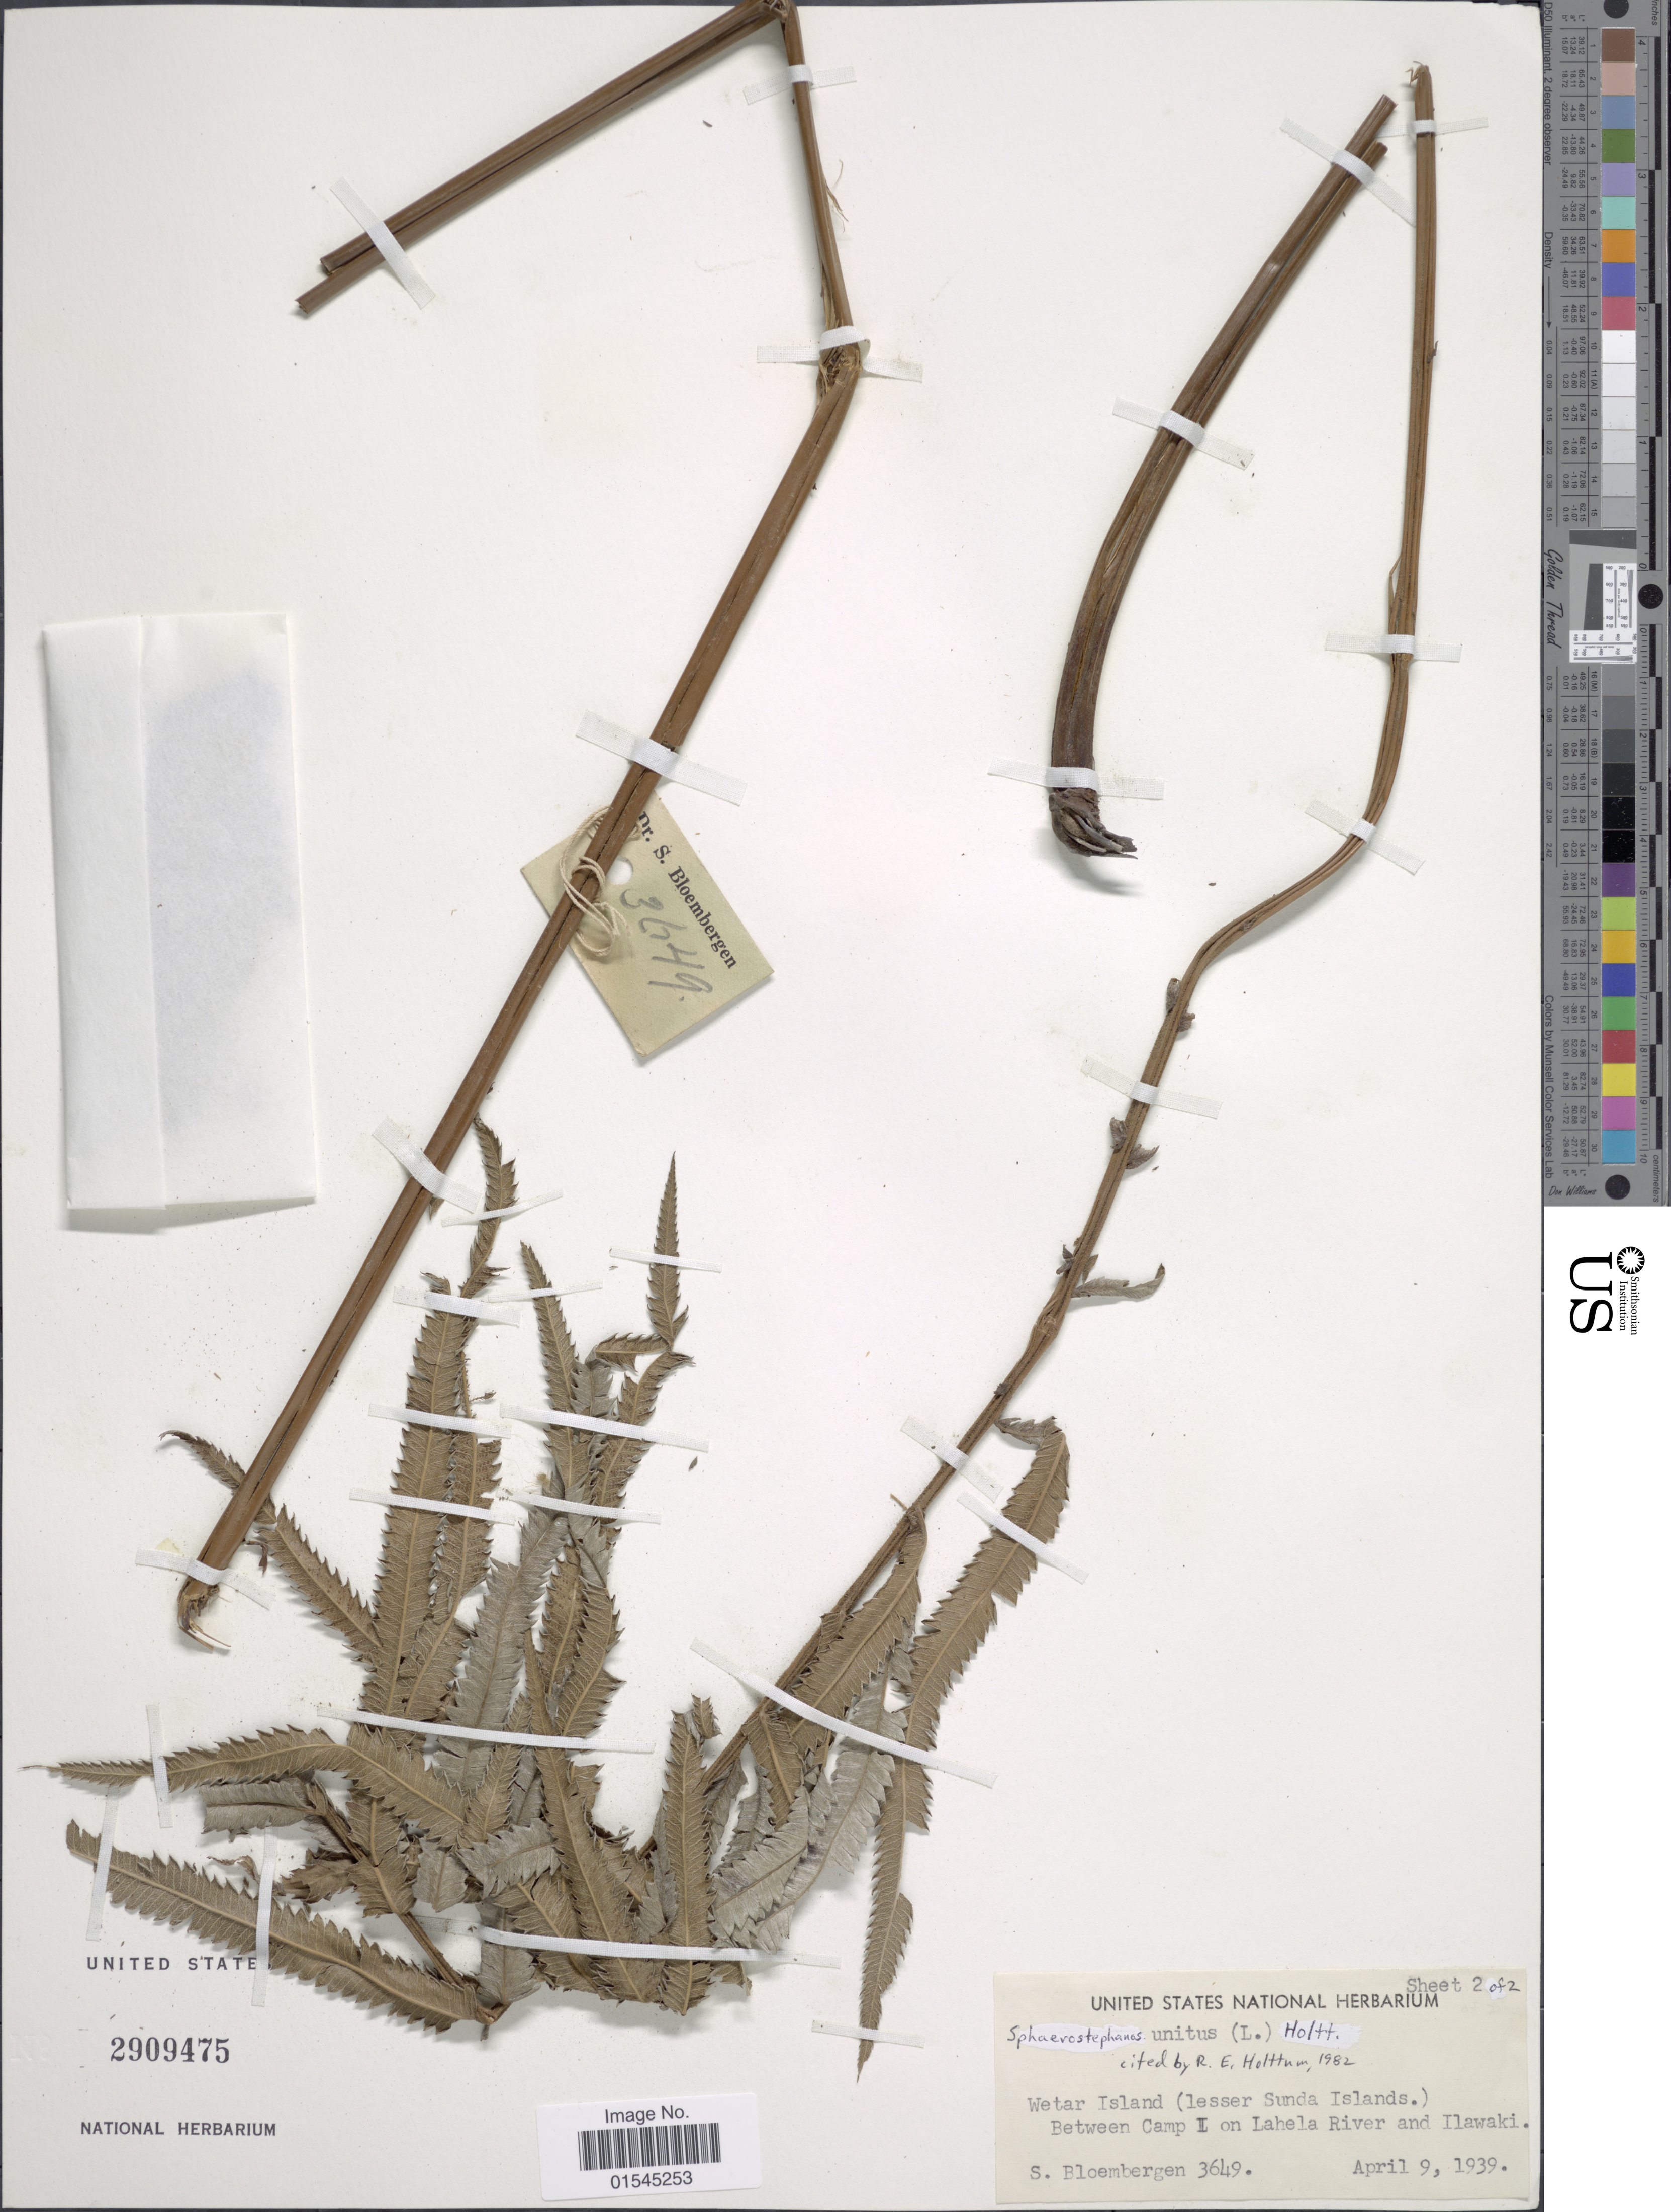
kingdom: Plantae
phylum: Tracheophyta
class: Polypodiopsida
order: Polypodiales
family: Thelypteridaceae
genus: Sphaerostephanos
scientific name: Sphaerostephanos unitus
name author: (L.) Holttum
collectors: S. Bloembergen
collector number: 3649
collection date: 1939-04-09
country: Indonesia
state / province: Nusa Tenggara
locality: Wetar Island (Lesser Sunda Islands) Between Camp I on Lahela River and Ilawaki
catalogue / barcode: US 2909475